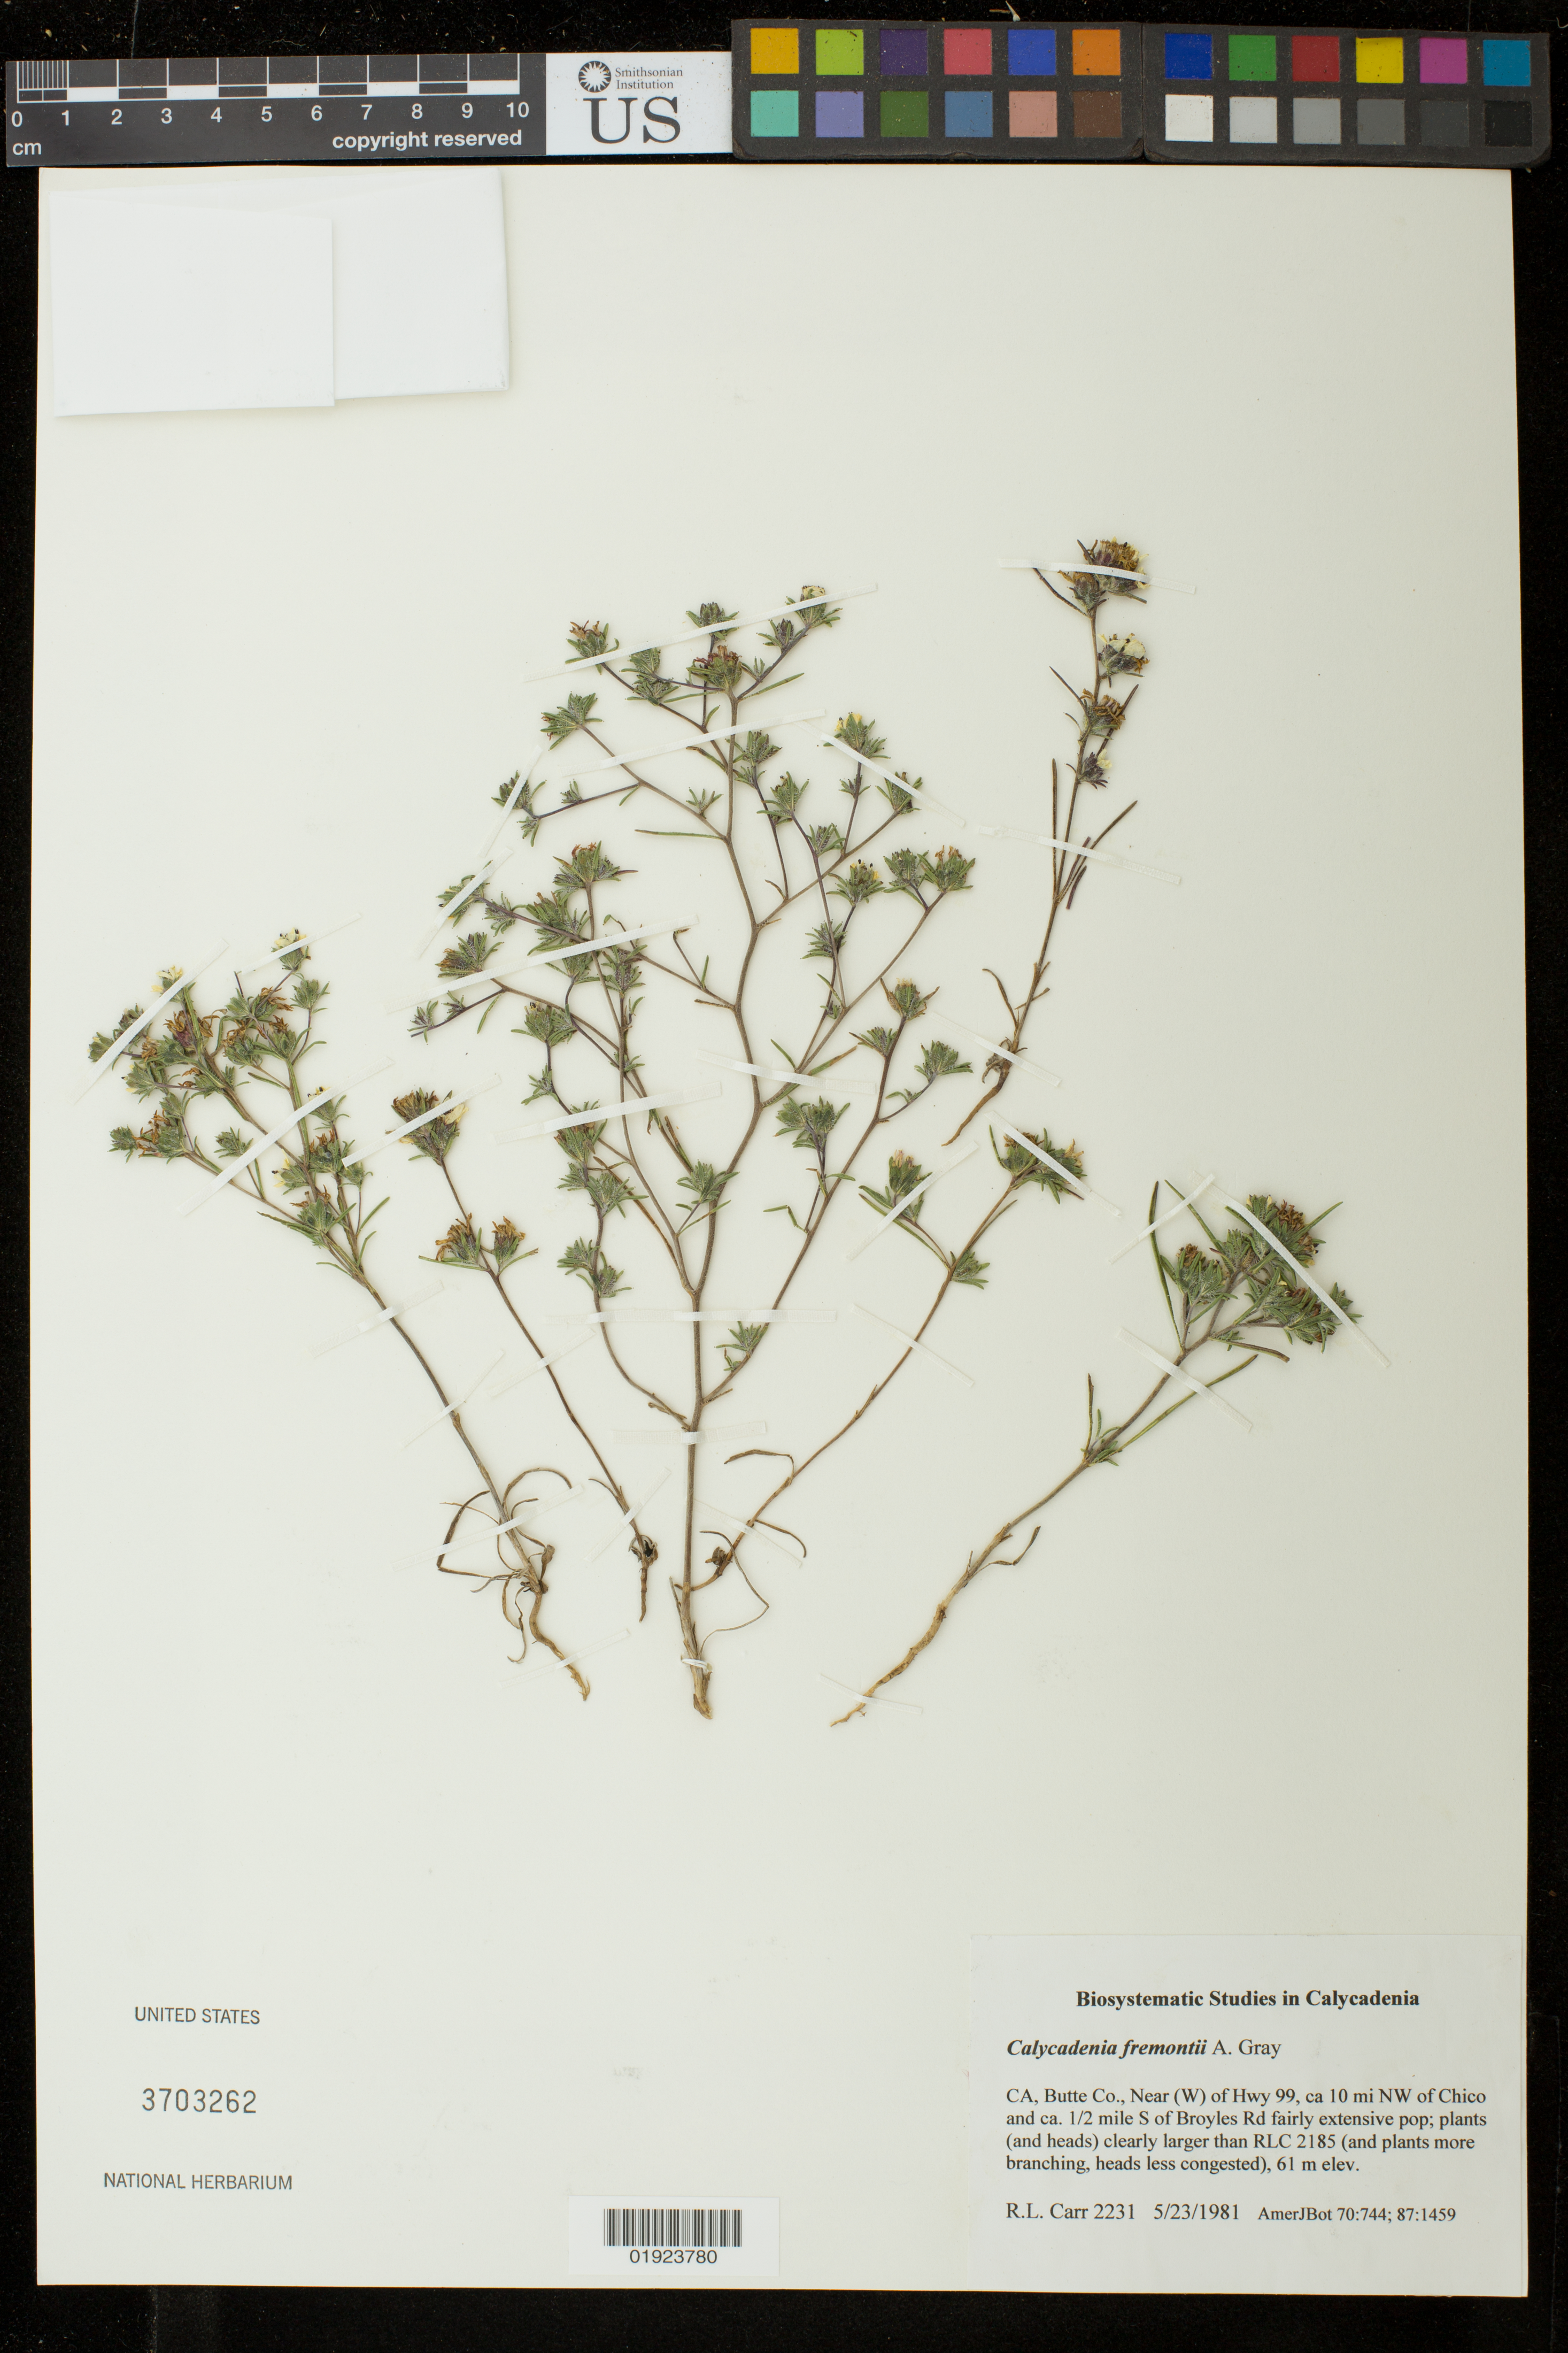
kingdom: Plantae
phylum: Tracheophyta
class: Magnoliopsida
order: Asterales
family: Asteraceae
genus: Calycadenia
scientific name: Calycadenia fremontii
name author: A. Gray in Emory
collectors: R. Carr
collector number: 2231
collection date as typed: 5/23/1981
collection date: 1981-05-23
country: United States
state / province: California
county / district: Butte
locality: Near (W) of Hwy 99, ca 10 mi NW of Chico and ca. 1/2 miles S of Broyles Rd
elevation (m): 61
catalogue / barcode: US 3703262